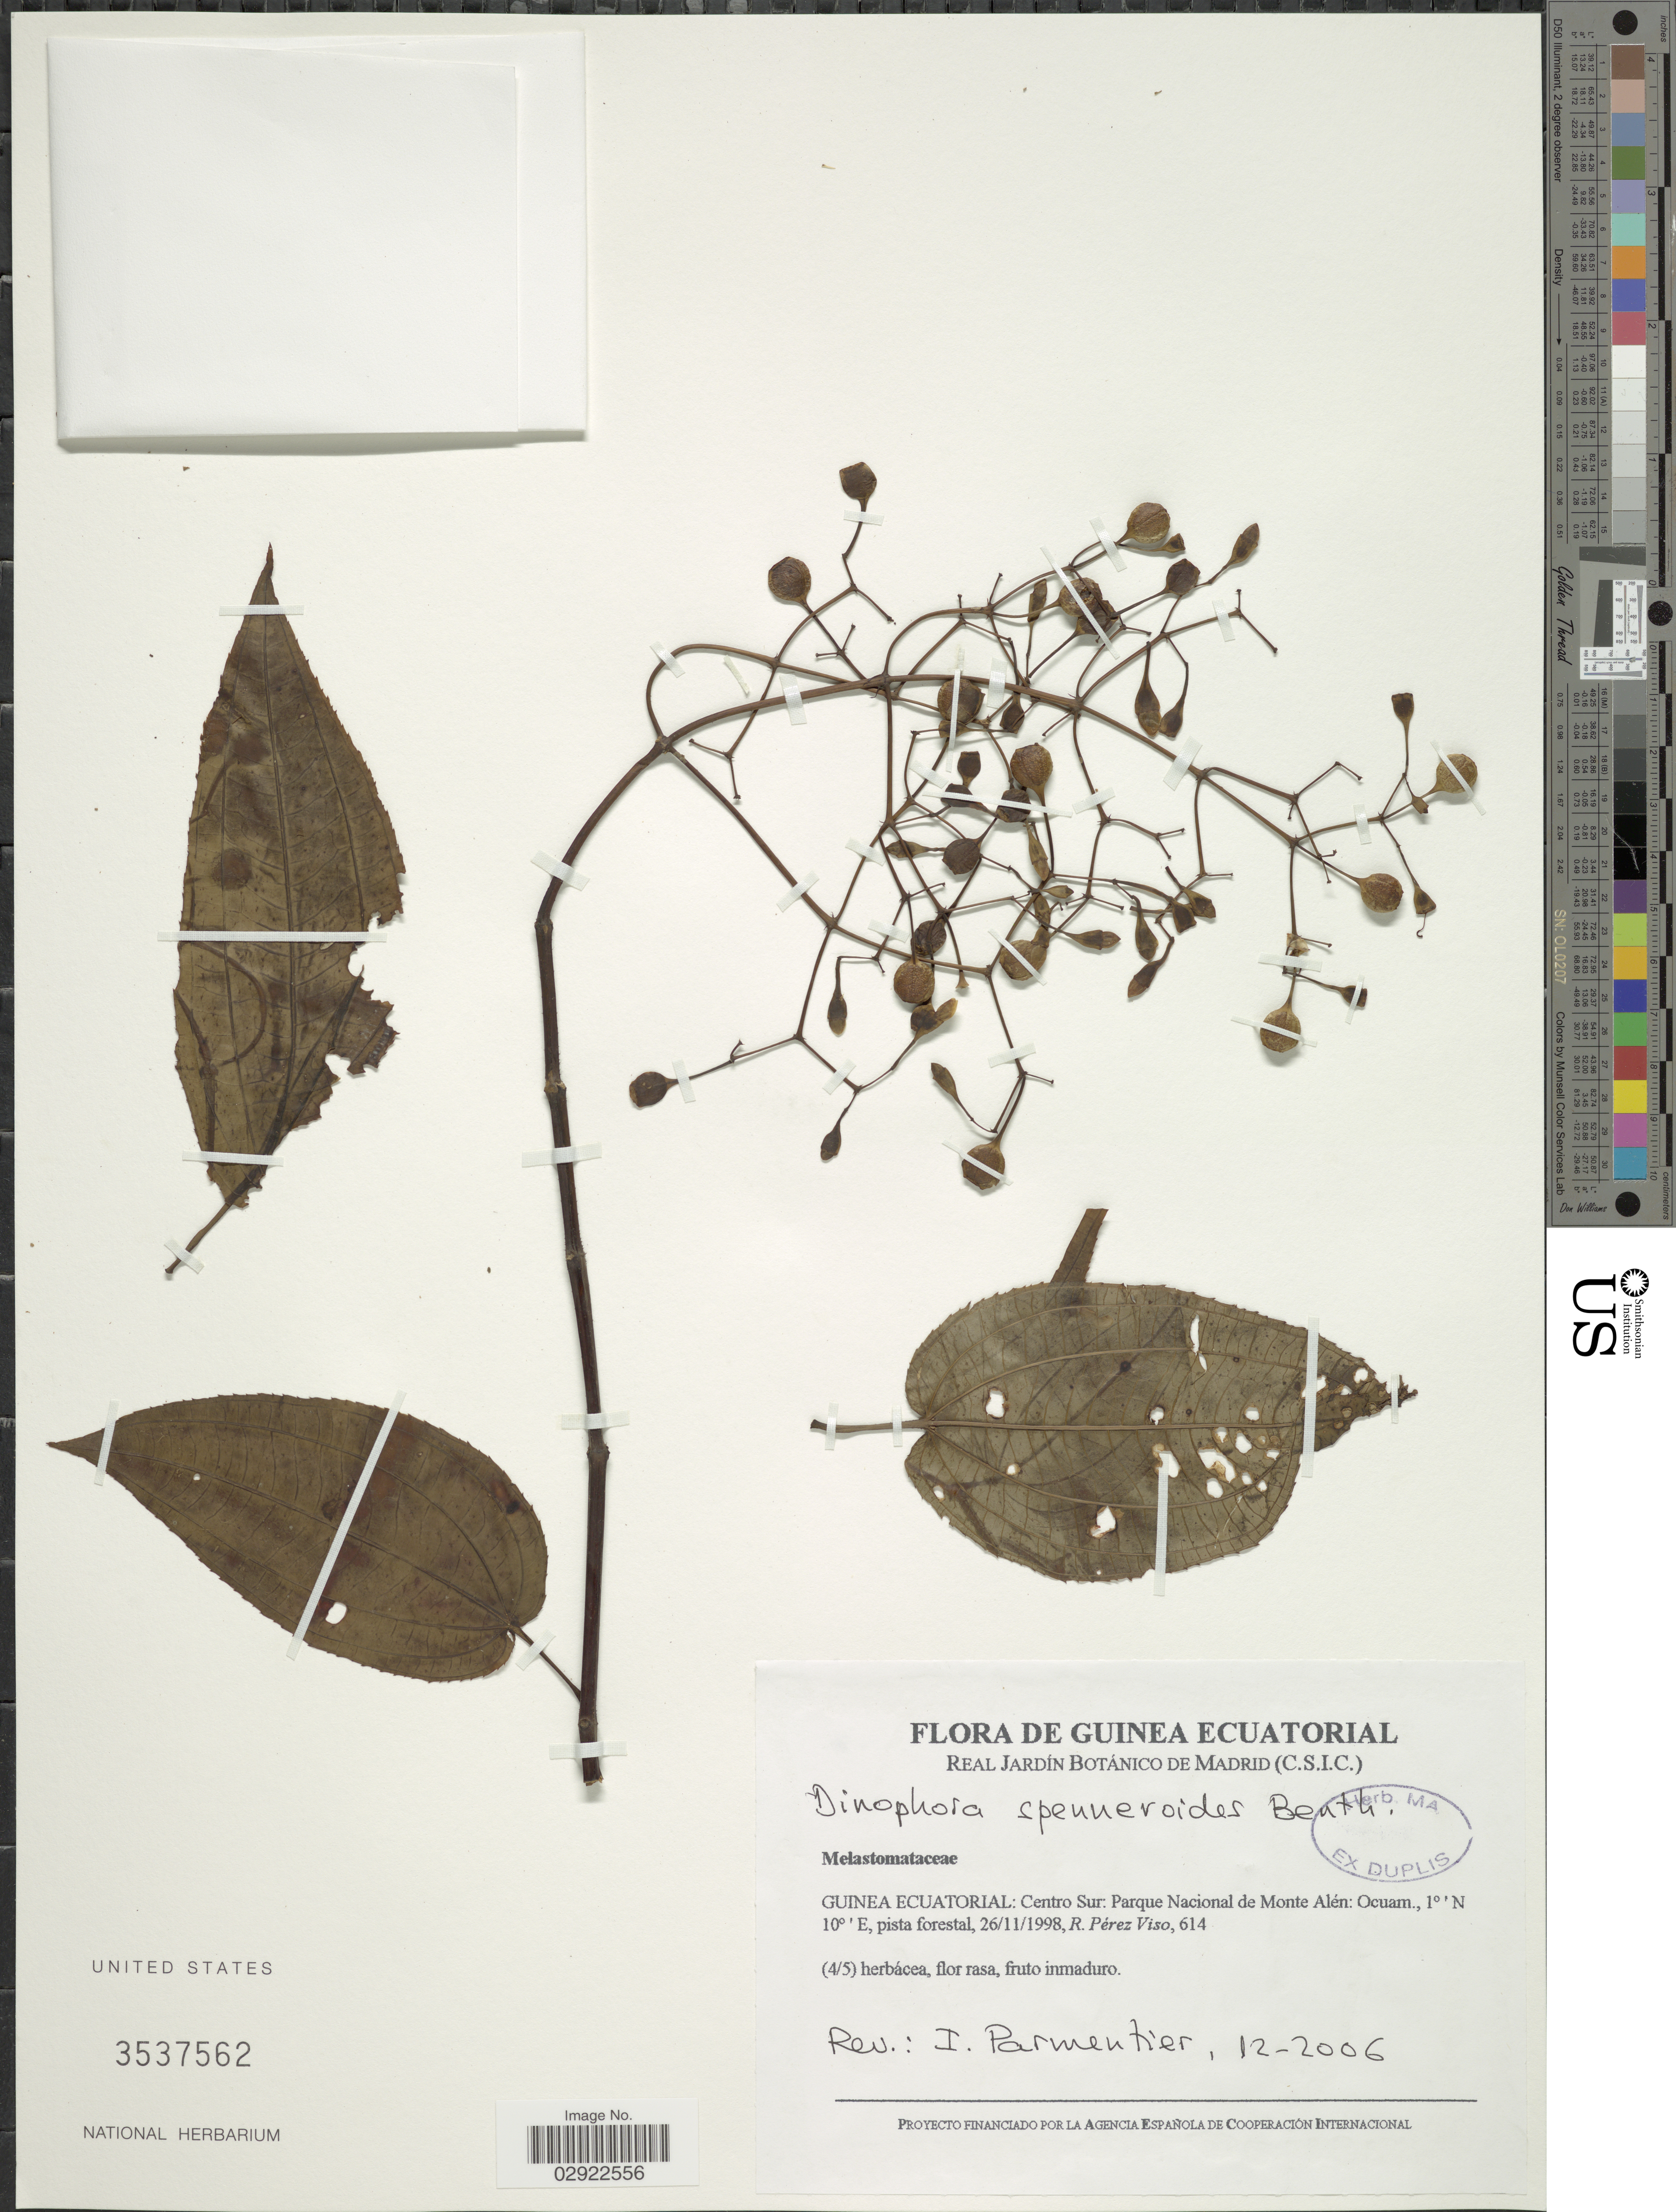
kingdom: Plantae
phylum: Tracheophyta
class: Magnoliopsida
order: Myrtales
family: Melastomataceae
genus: Dinophora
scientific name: Dinophora spenneroides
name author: Benth.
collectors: R. Perez Viso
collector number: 614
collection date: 1998-11-26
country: Equatorial Guinea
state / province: Centro Sur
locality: Parque Nacional de Monte Alén: Ocuam.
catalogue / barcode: US 3537562